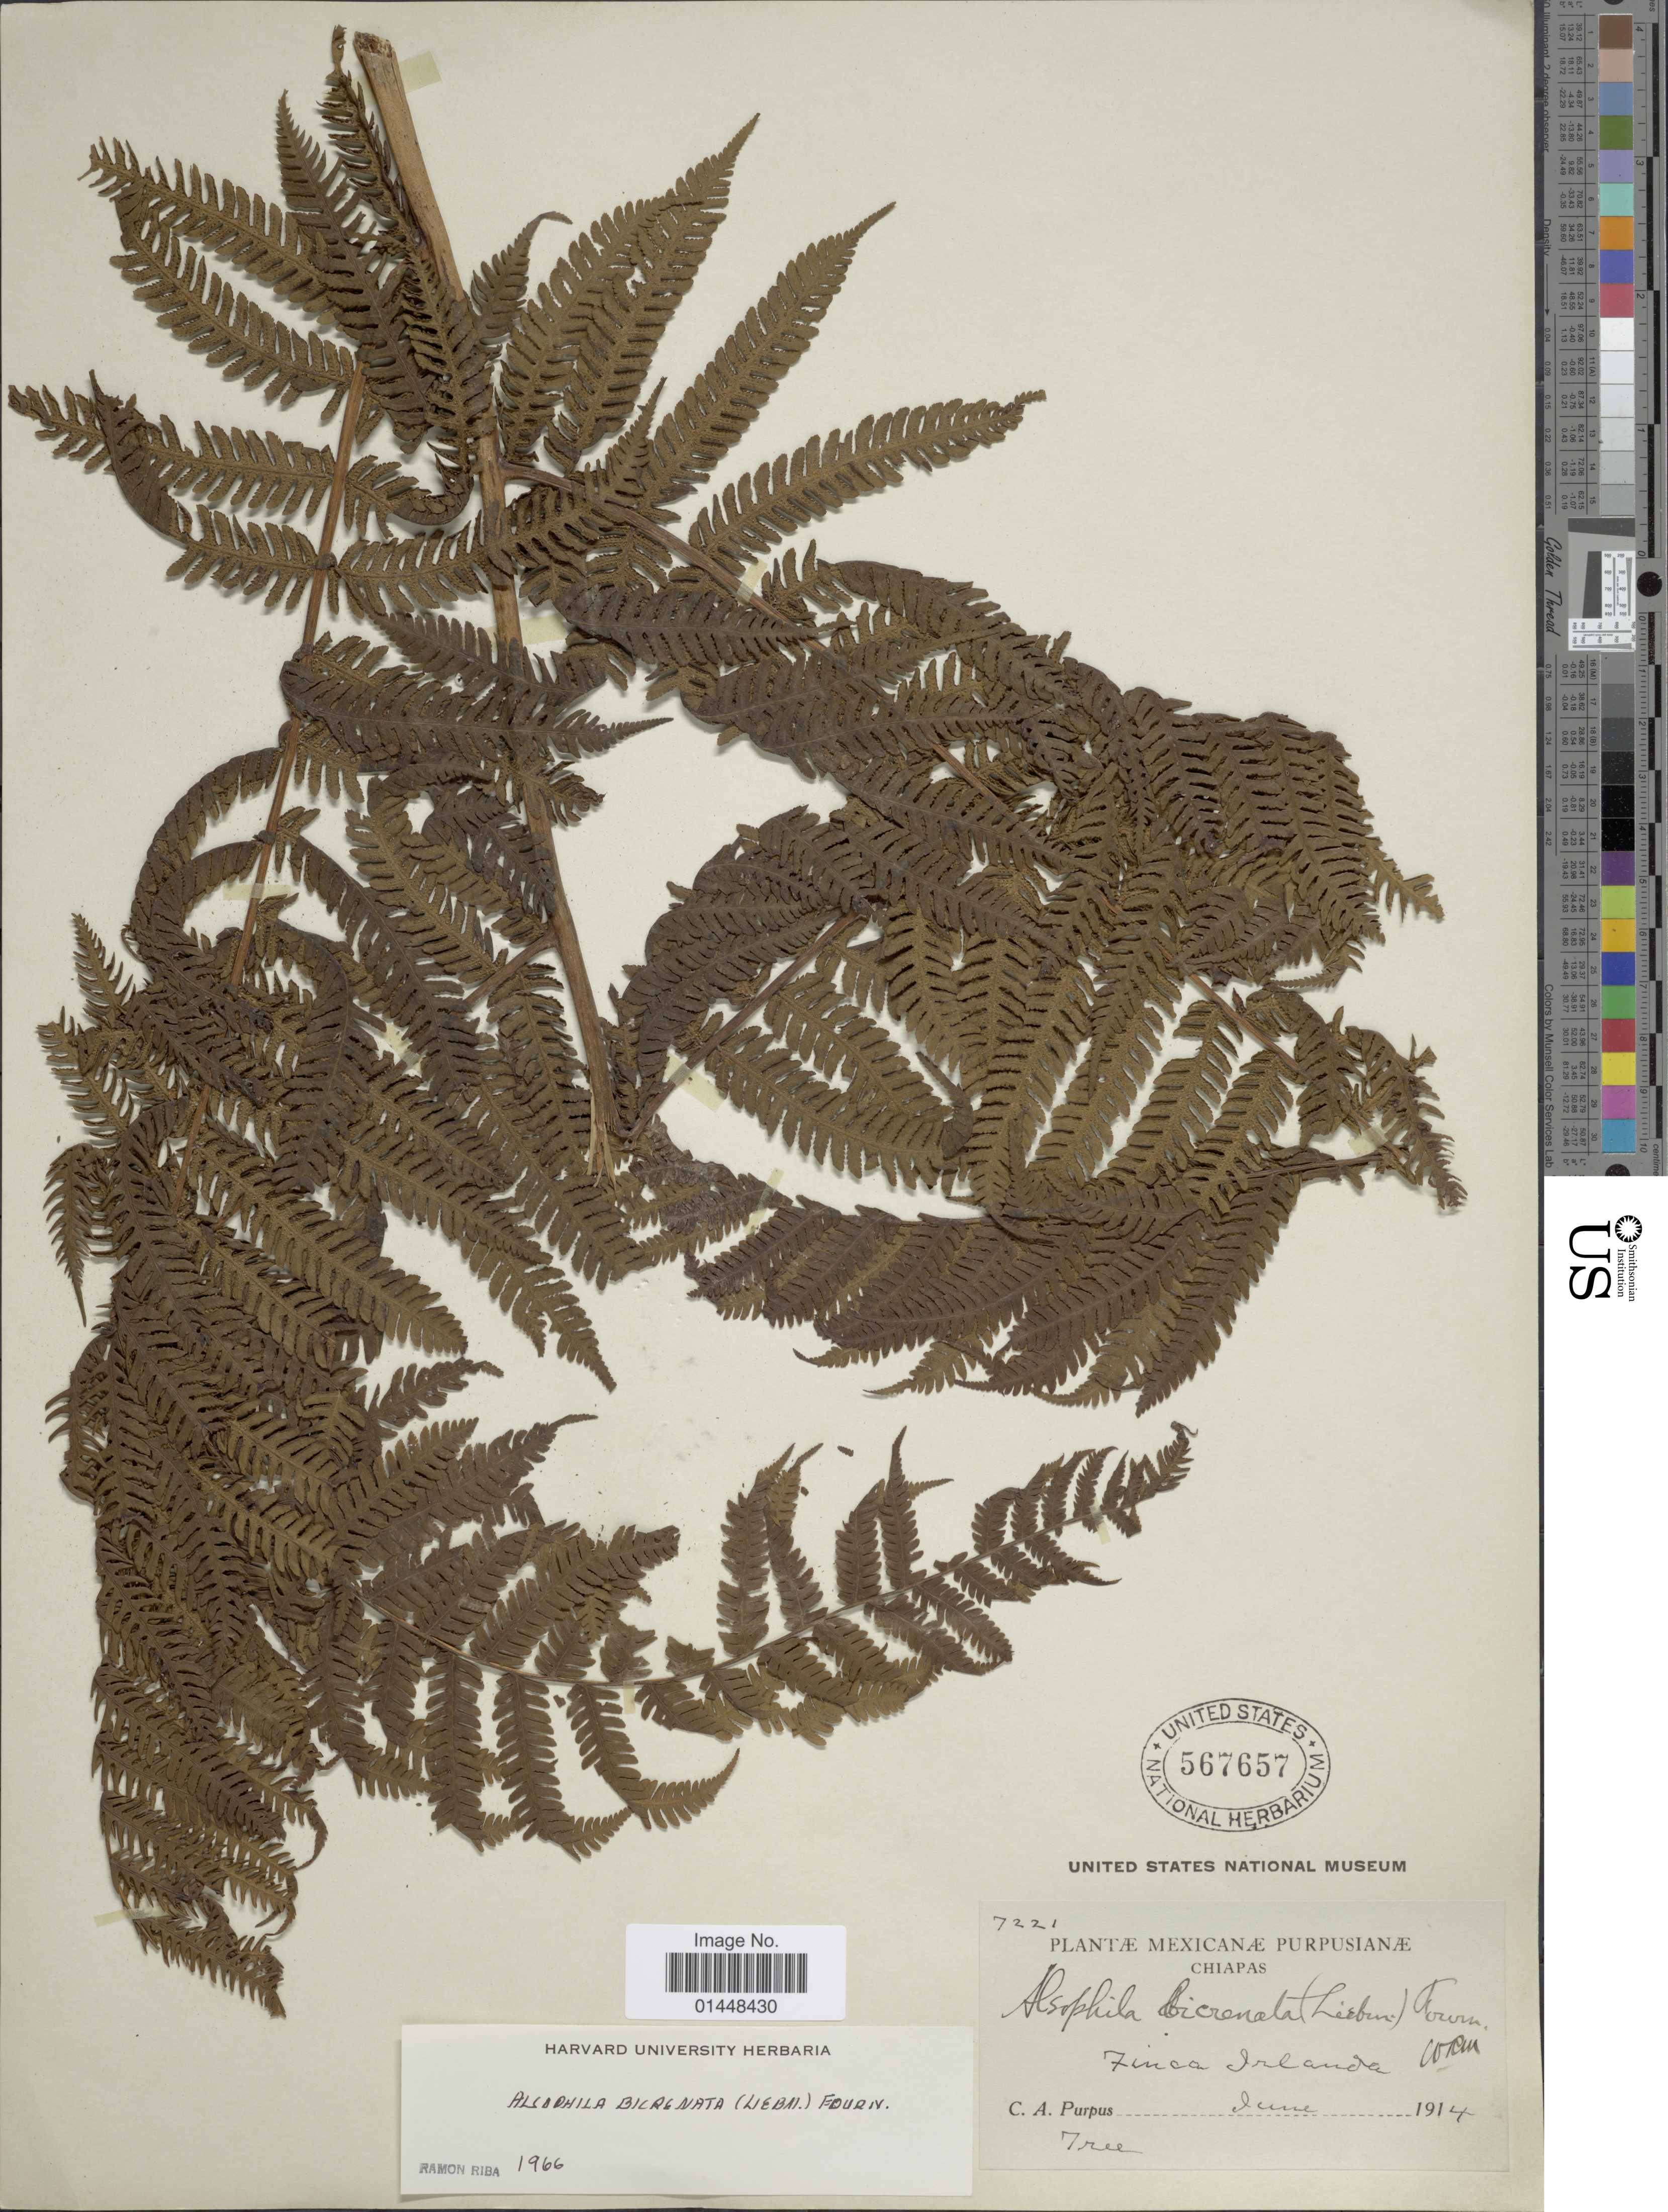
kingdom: Plantae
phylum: Tracheophyta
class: Polypodiopsida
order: Cyatheales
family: Cyatheaceae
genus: Cyathea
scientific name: Cyathea bicrenata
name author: Liebm.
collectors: C. A. Purpus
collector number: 7221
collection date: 1914-06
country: Mexico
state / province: Chiapas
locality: Finca irlanda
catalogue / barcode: US 567657